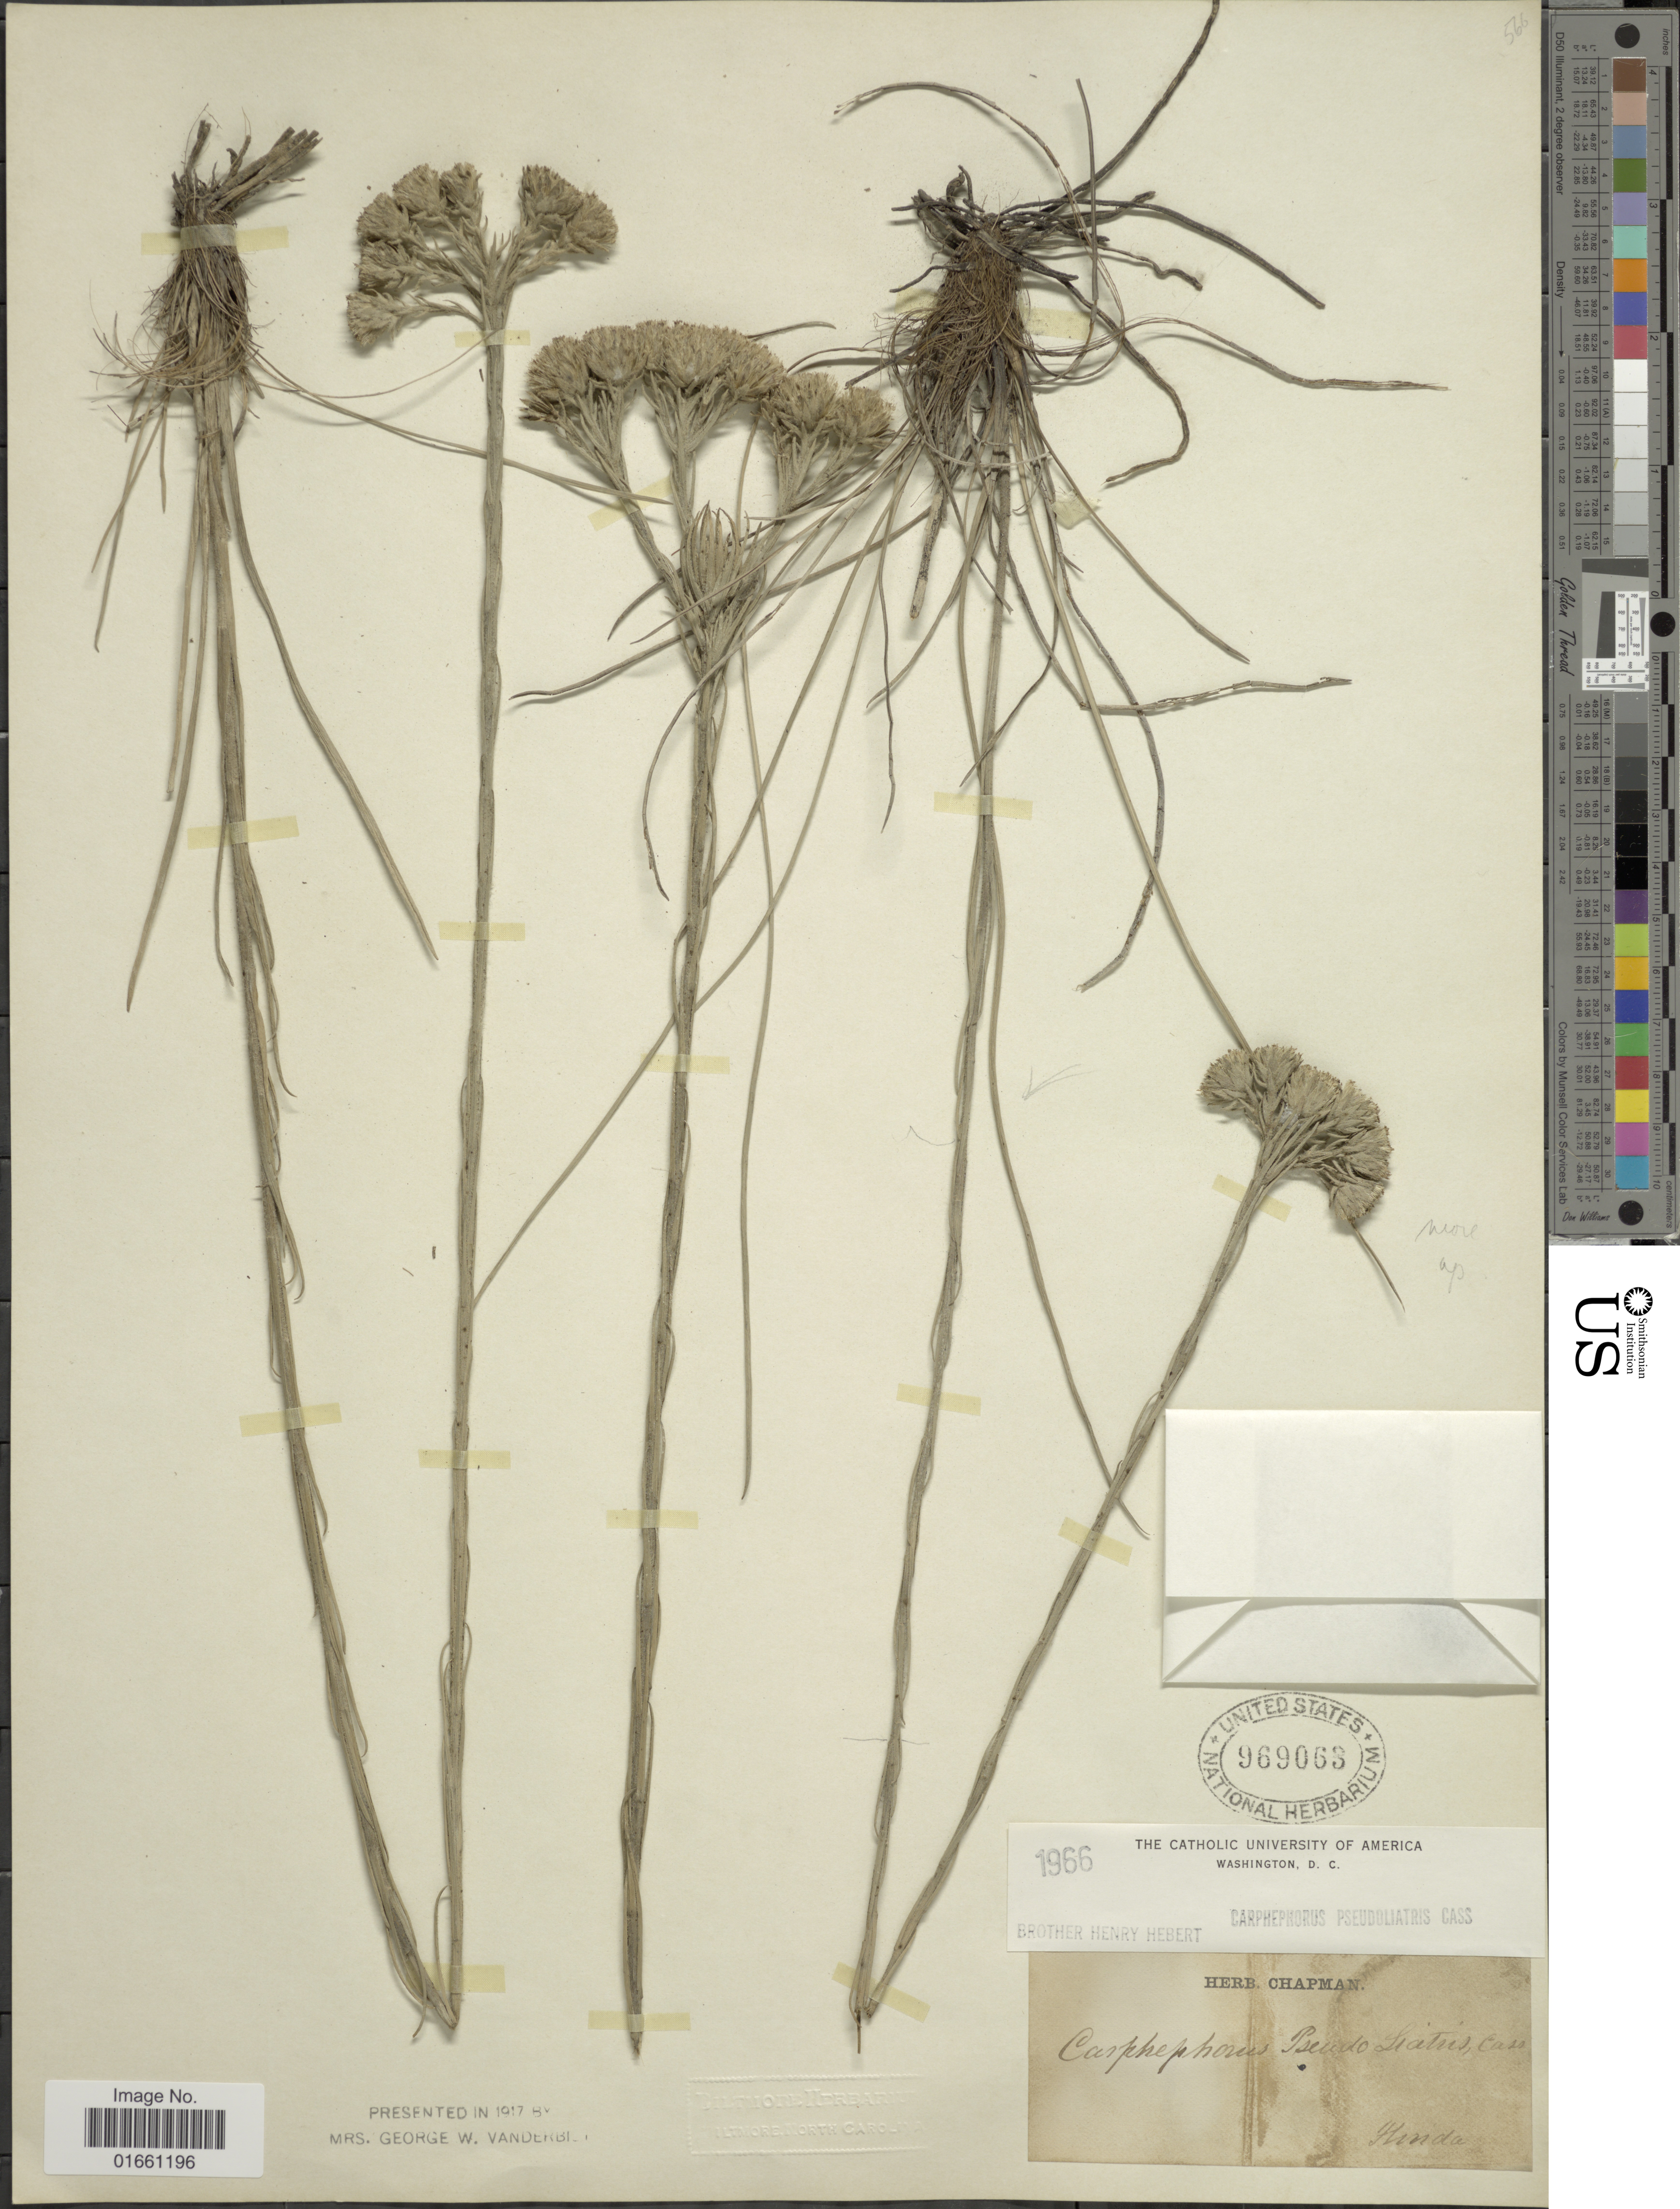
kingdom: Plantae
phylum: Tracheophyta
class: Magnoliopsida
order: Asterales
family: Asteraceae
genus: Carphephorus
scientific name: Carphephorus pseudoliatris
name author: Cass.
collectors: ex herb. Chapman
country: United States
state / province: Florida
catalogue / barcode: US 969063